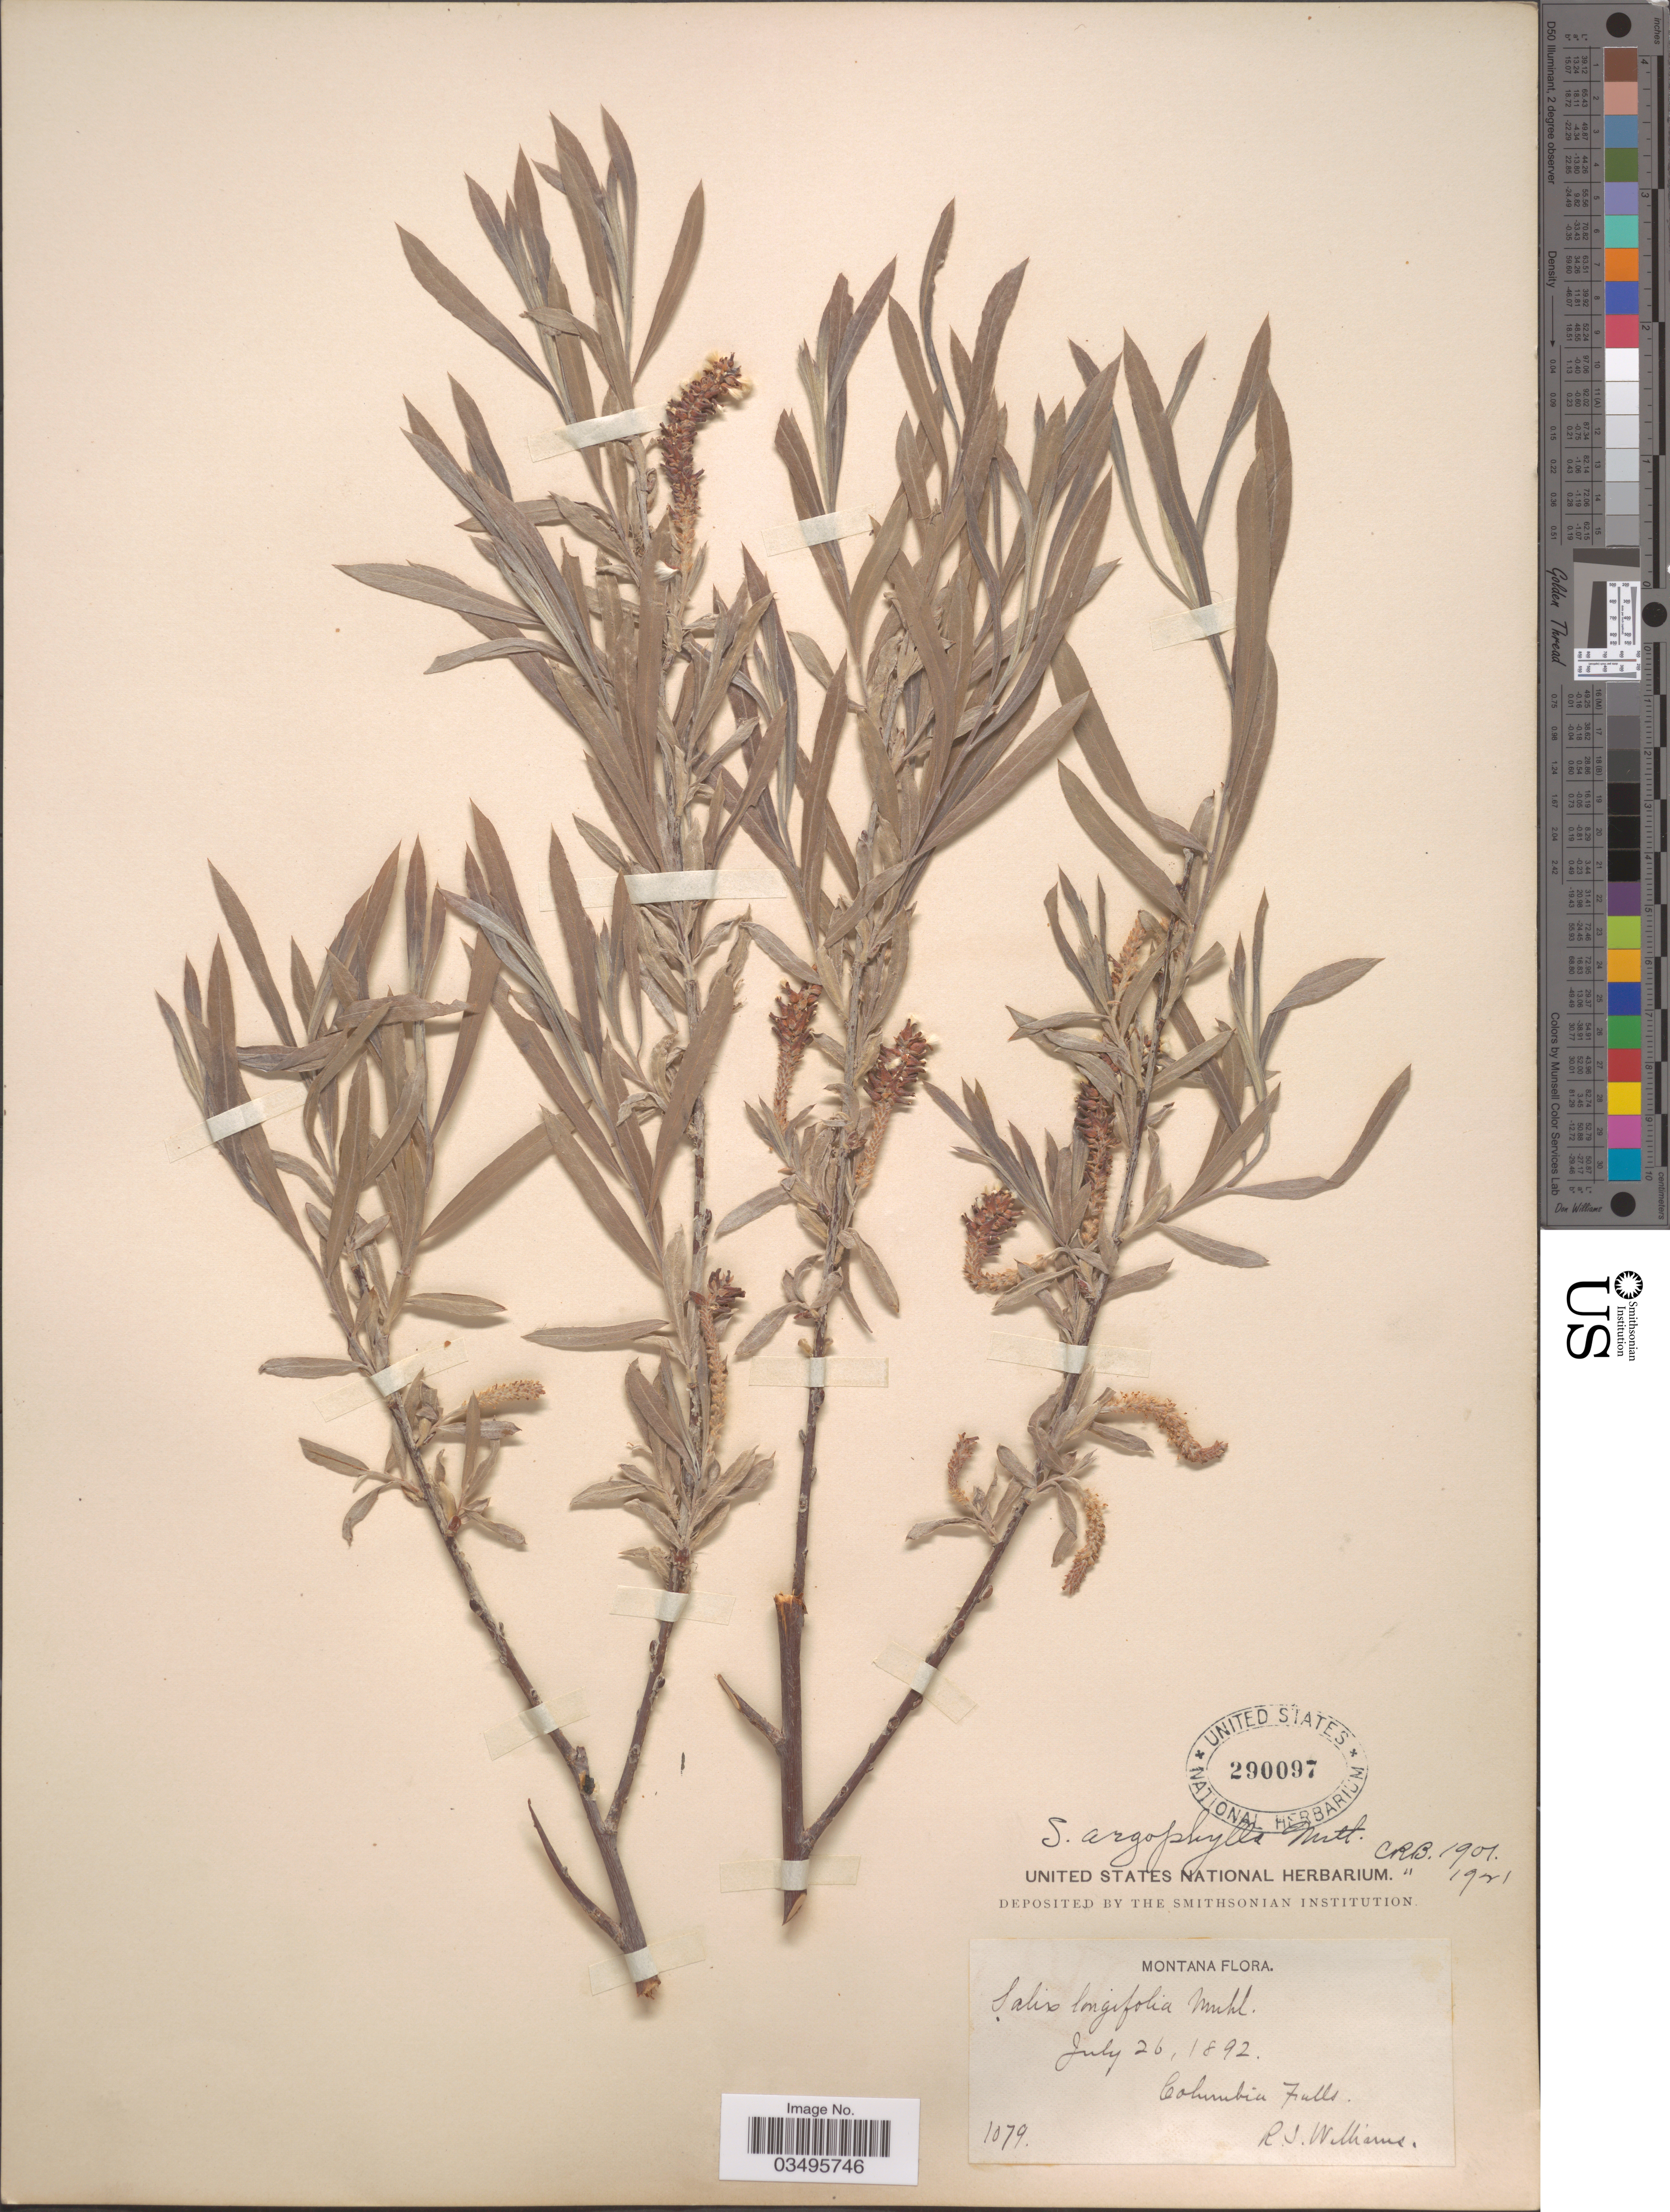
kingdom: Plantae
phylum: Tracheophyta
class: Magnoliopsida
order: Malpighiales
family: Salicaceae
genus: Salix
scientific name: Salix argophylla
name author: Nutt.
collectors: R. S. Williams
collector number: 1079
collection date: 1892-07-26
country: United States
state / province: Montana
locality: Columbia Falls.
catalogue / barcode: US 290097